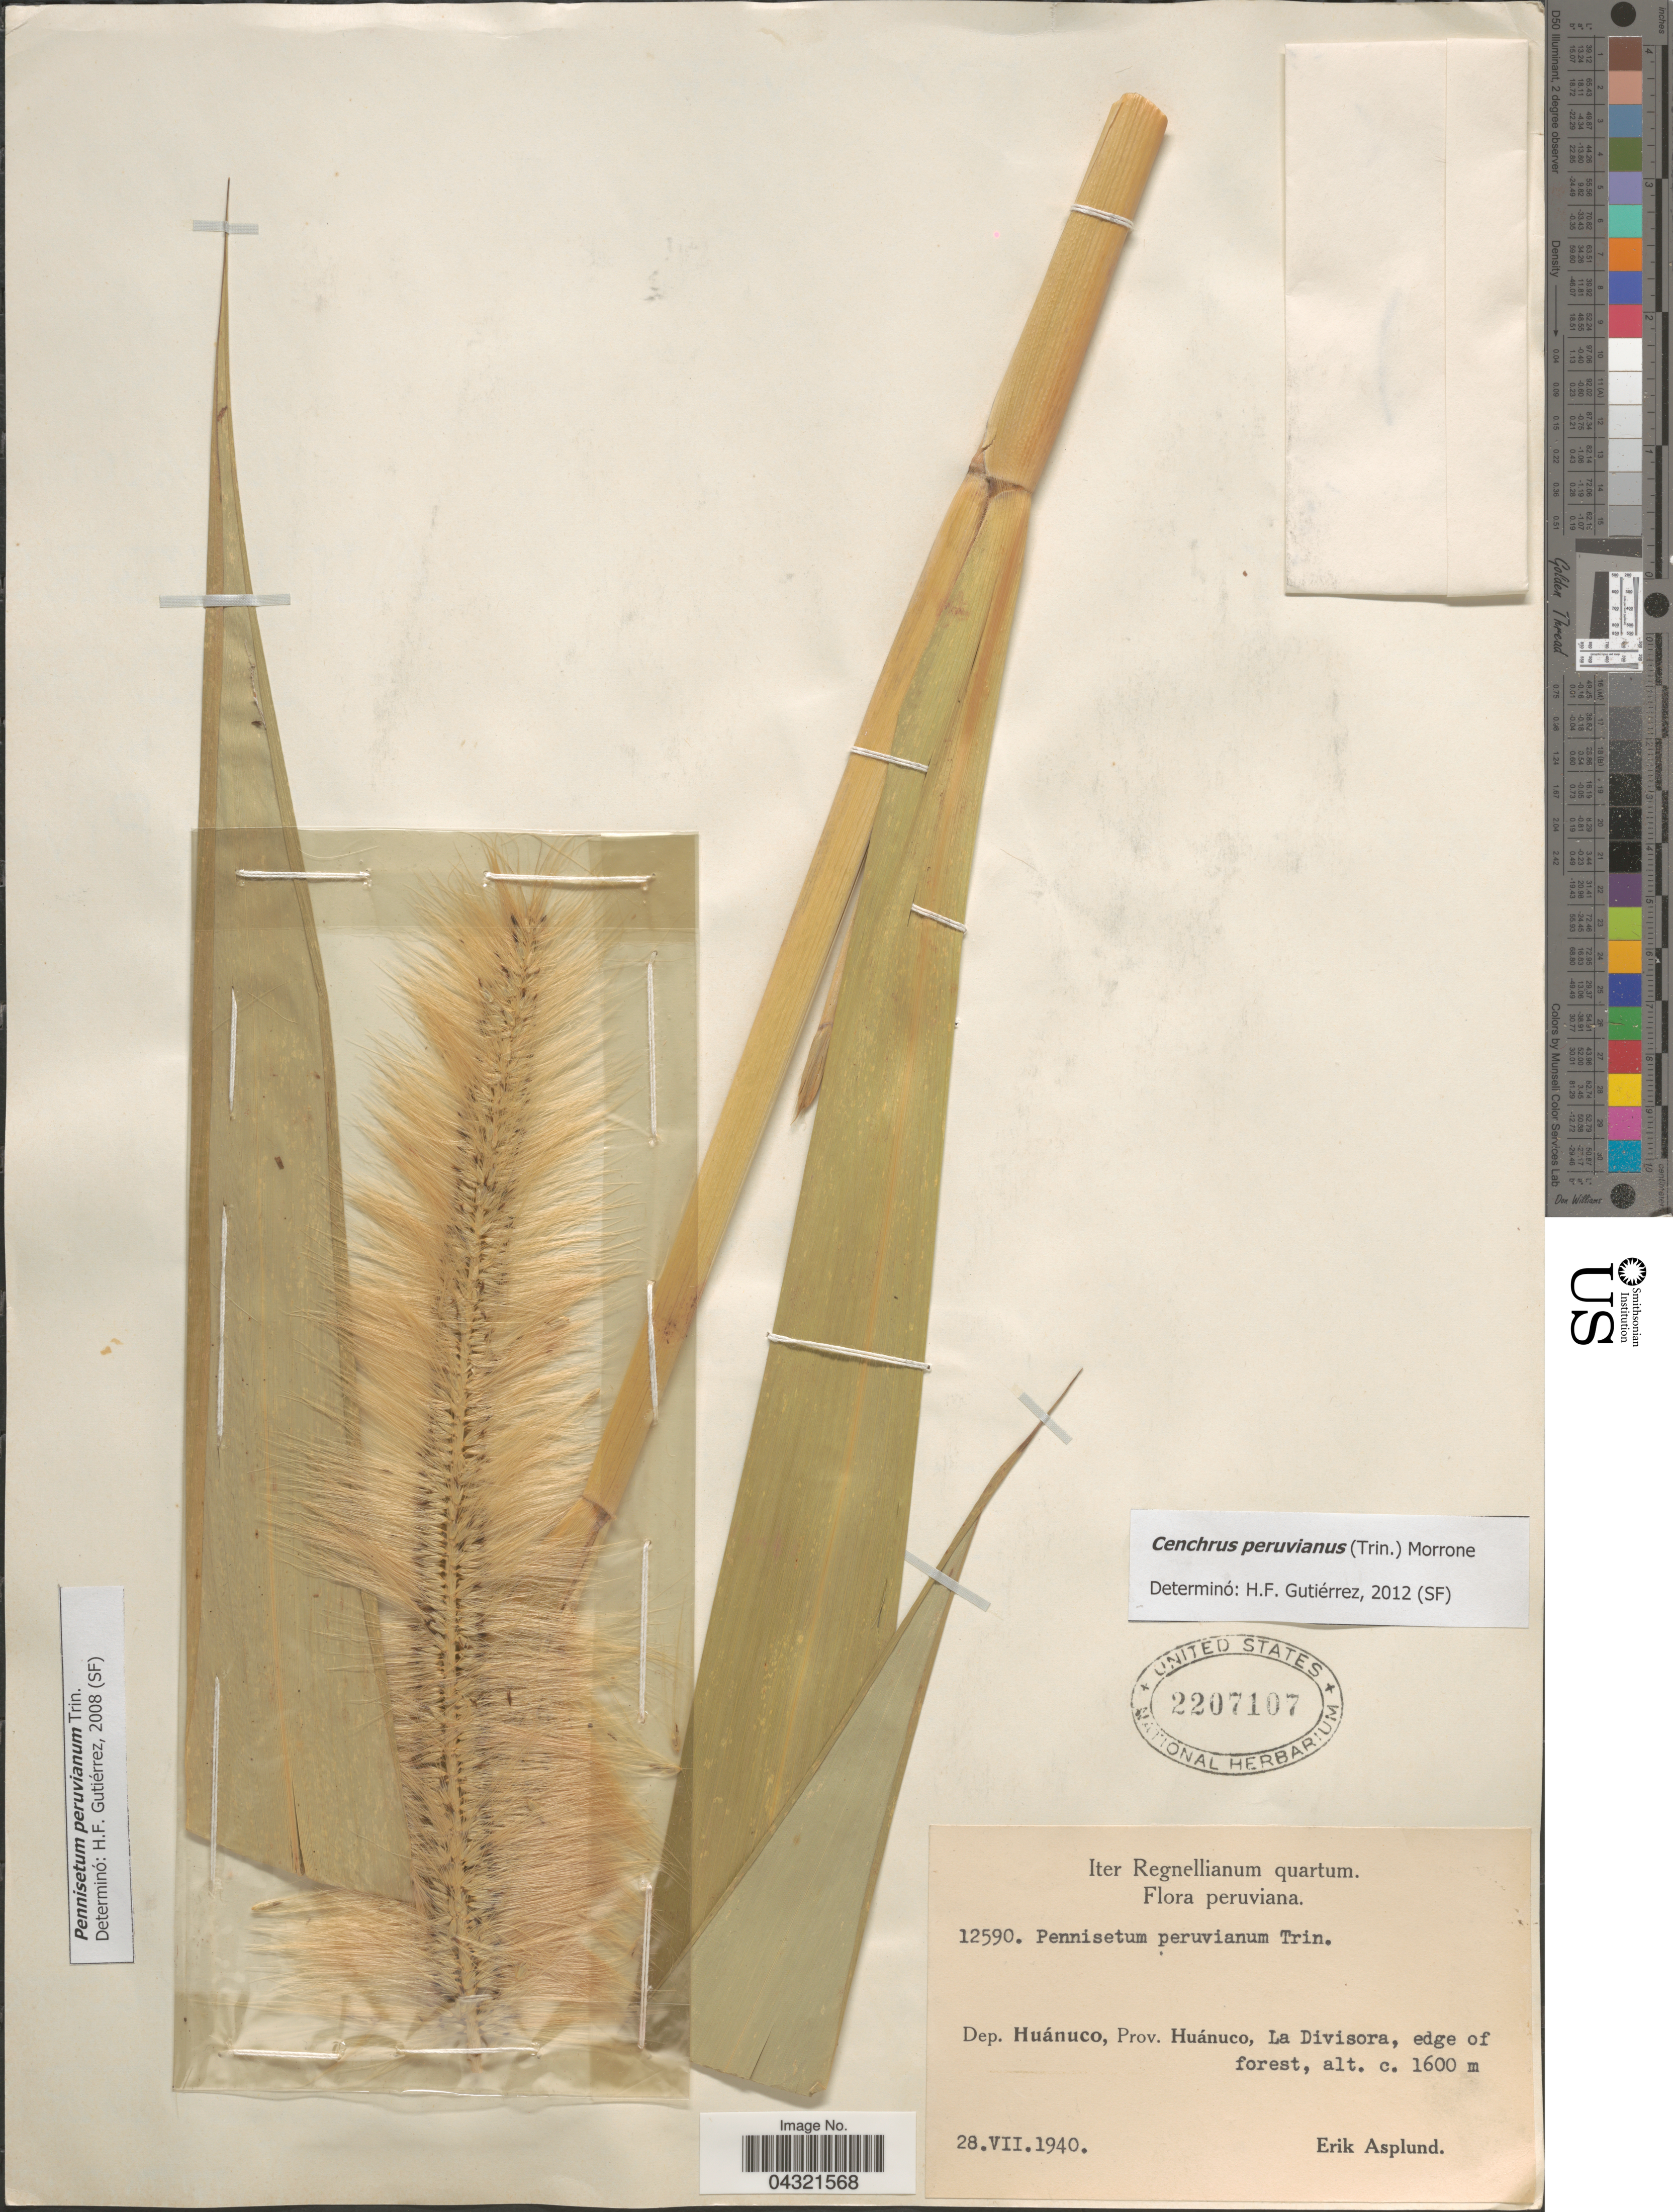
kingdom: Plantae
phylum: Tracheophyta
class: Liliopsida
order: Poales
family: Poaceae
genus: Cenchrus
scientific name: Cenchrus peruvianus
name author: (Trin.) Morrone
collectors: E. Asplund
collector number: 12590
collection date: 1940-07-28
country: Peru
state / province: Huánuco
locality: Iter Regnellianum quartum. Peruviana. Dep. Huánuco, La Divisora, edge of forest.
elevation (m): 1600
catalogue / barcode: US 2207107